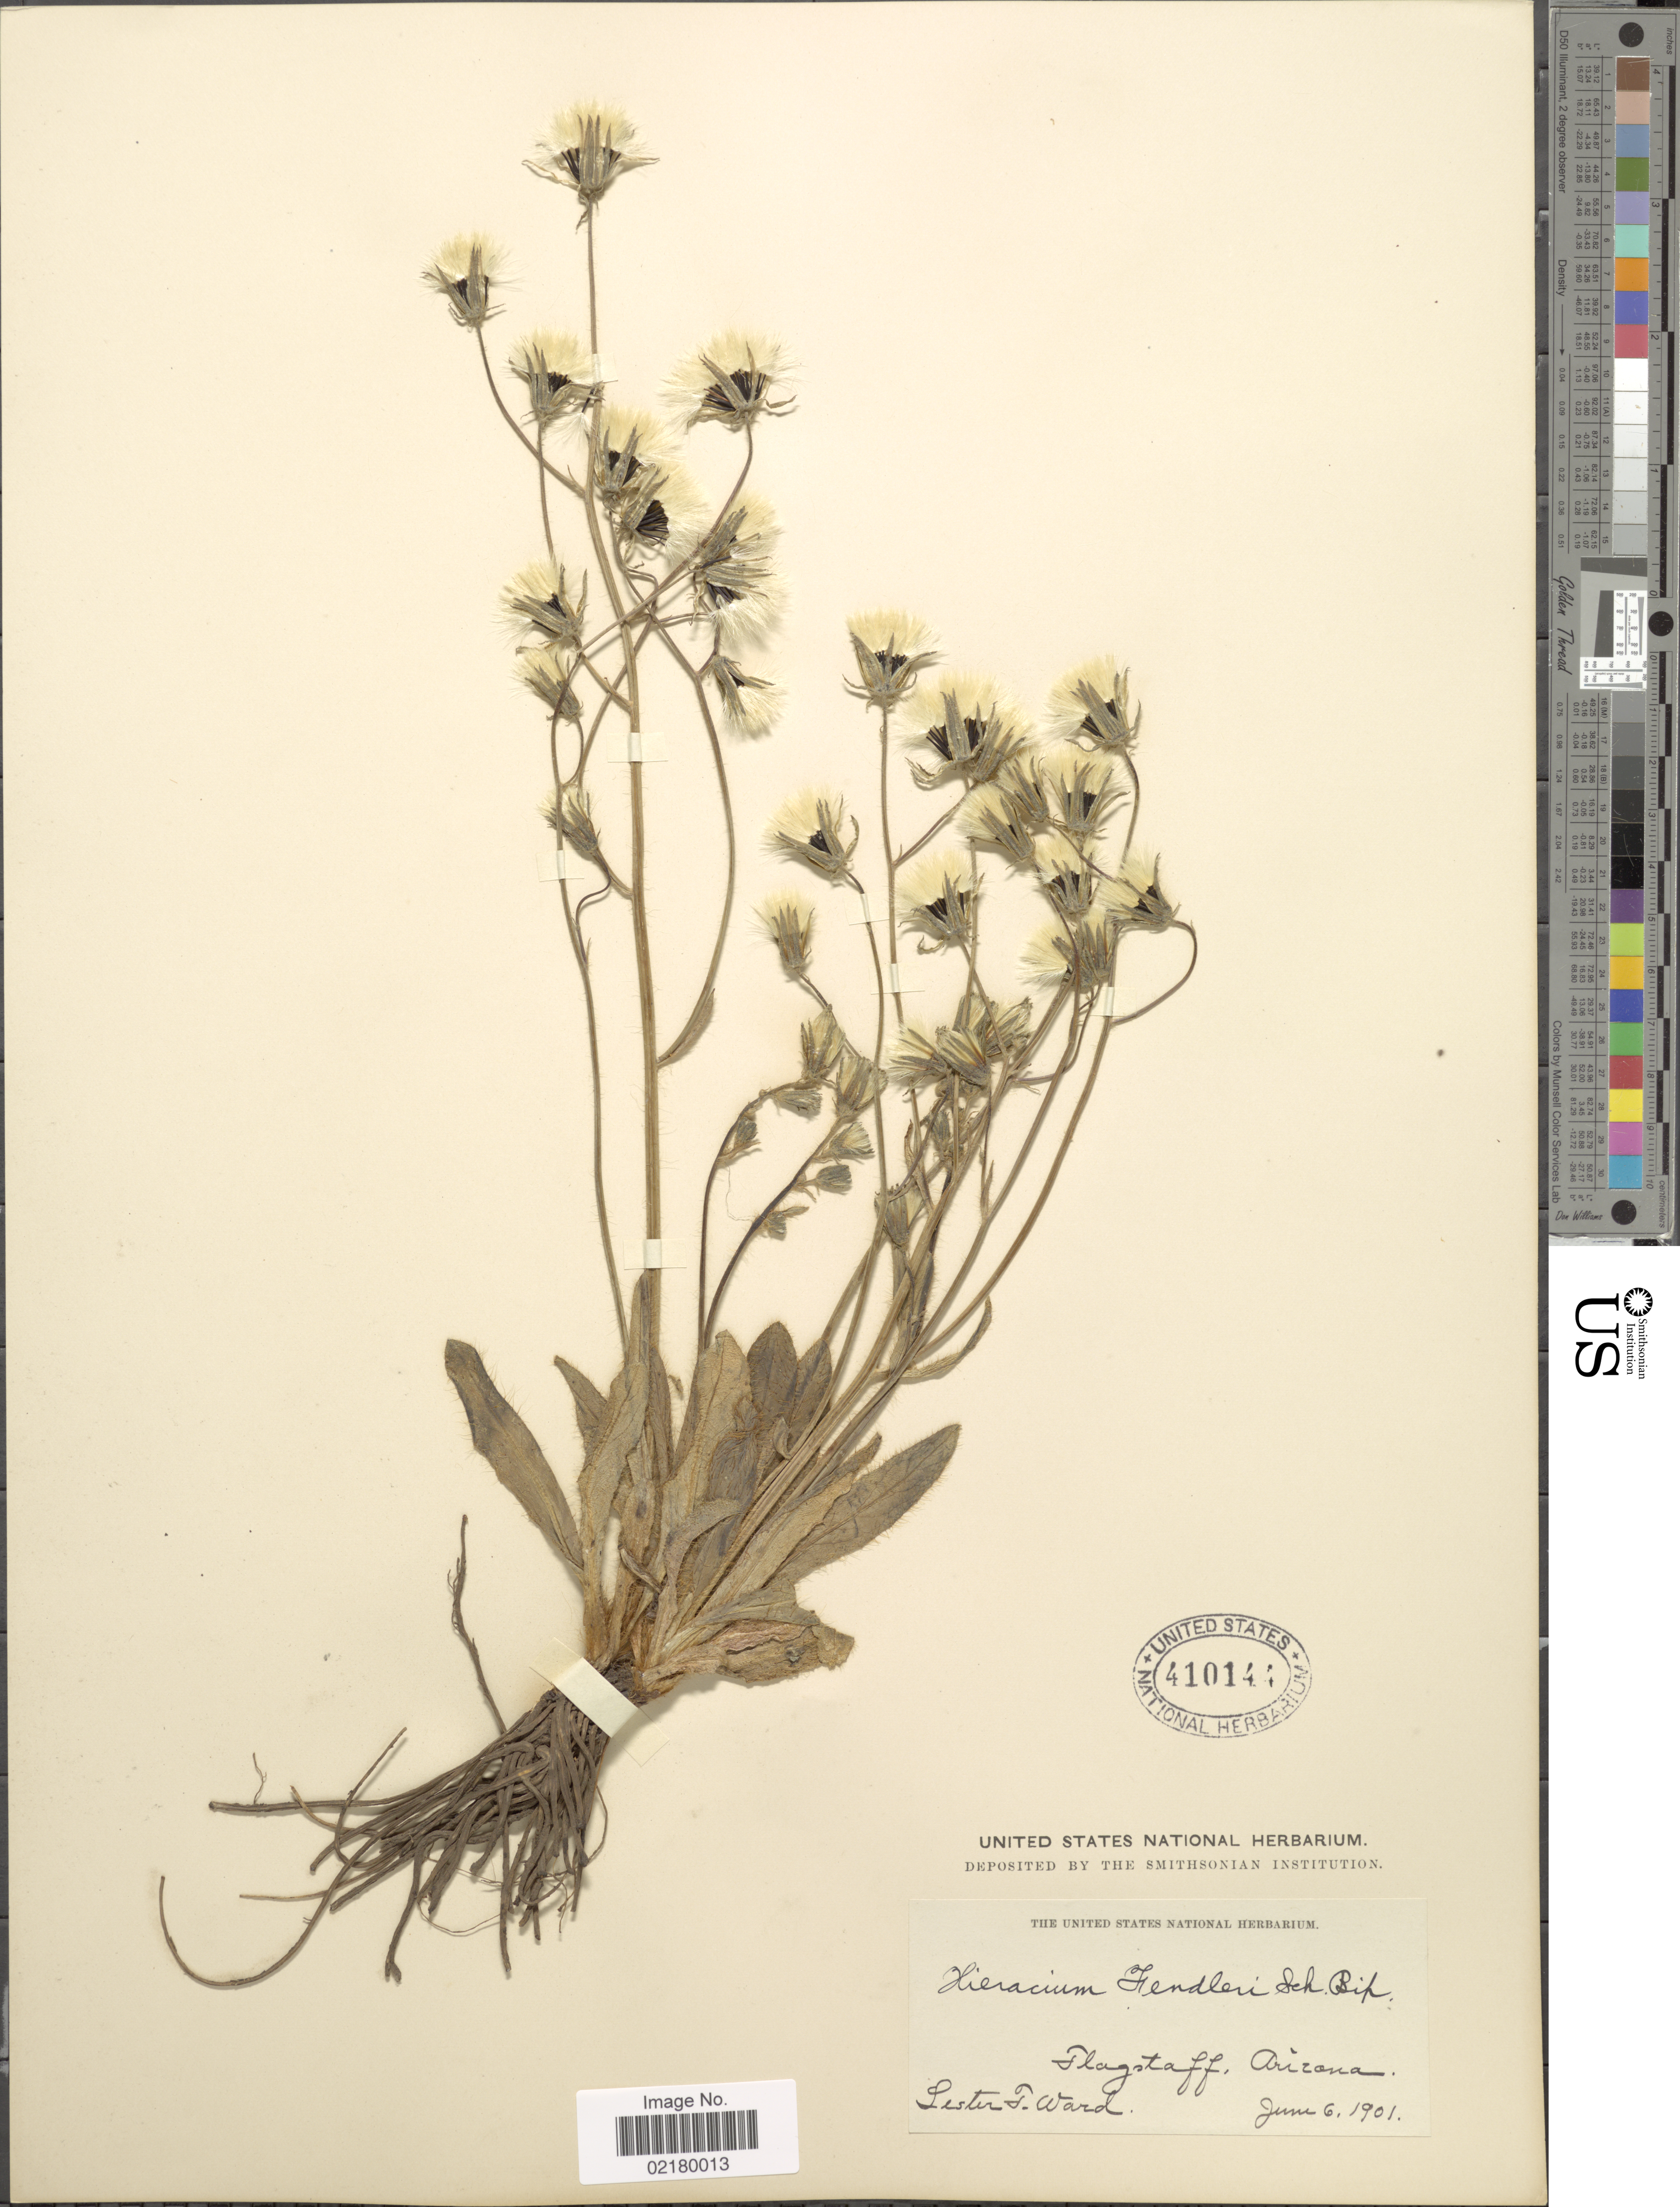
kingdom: Plantae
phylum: Tracheophyta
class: Magnoliopsida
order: Asterales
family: Asteraceae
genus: Hieracium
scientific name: Hieracium fendleri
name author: Sch. Bip.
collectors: L. F. Ward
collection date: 1901-06-06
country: United States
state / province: Arizona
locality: Flagstaff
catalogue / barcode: US 410144